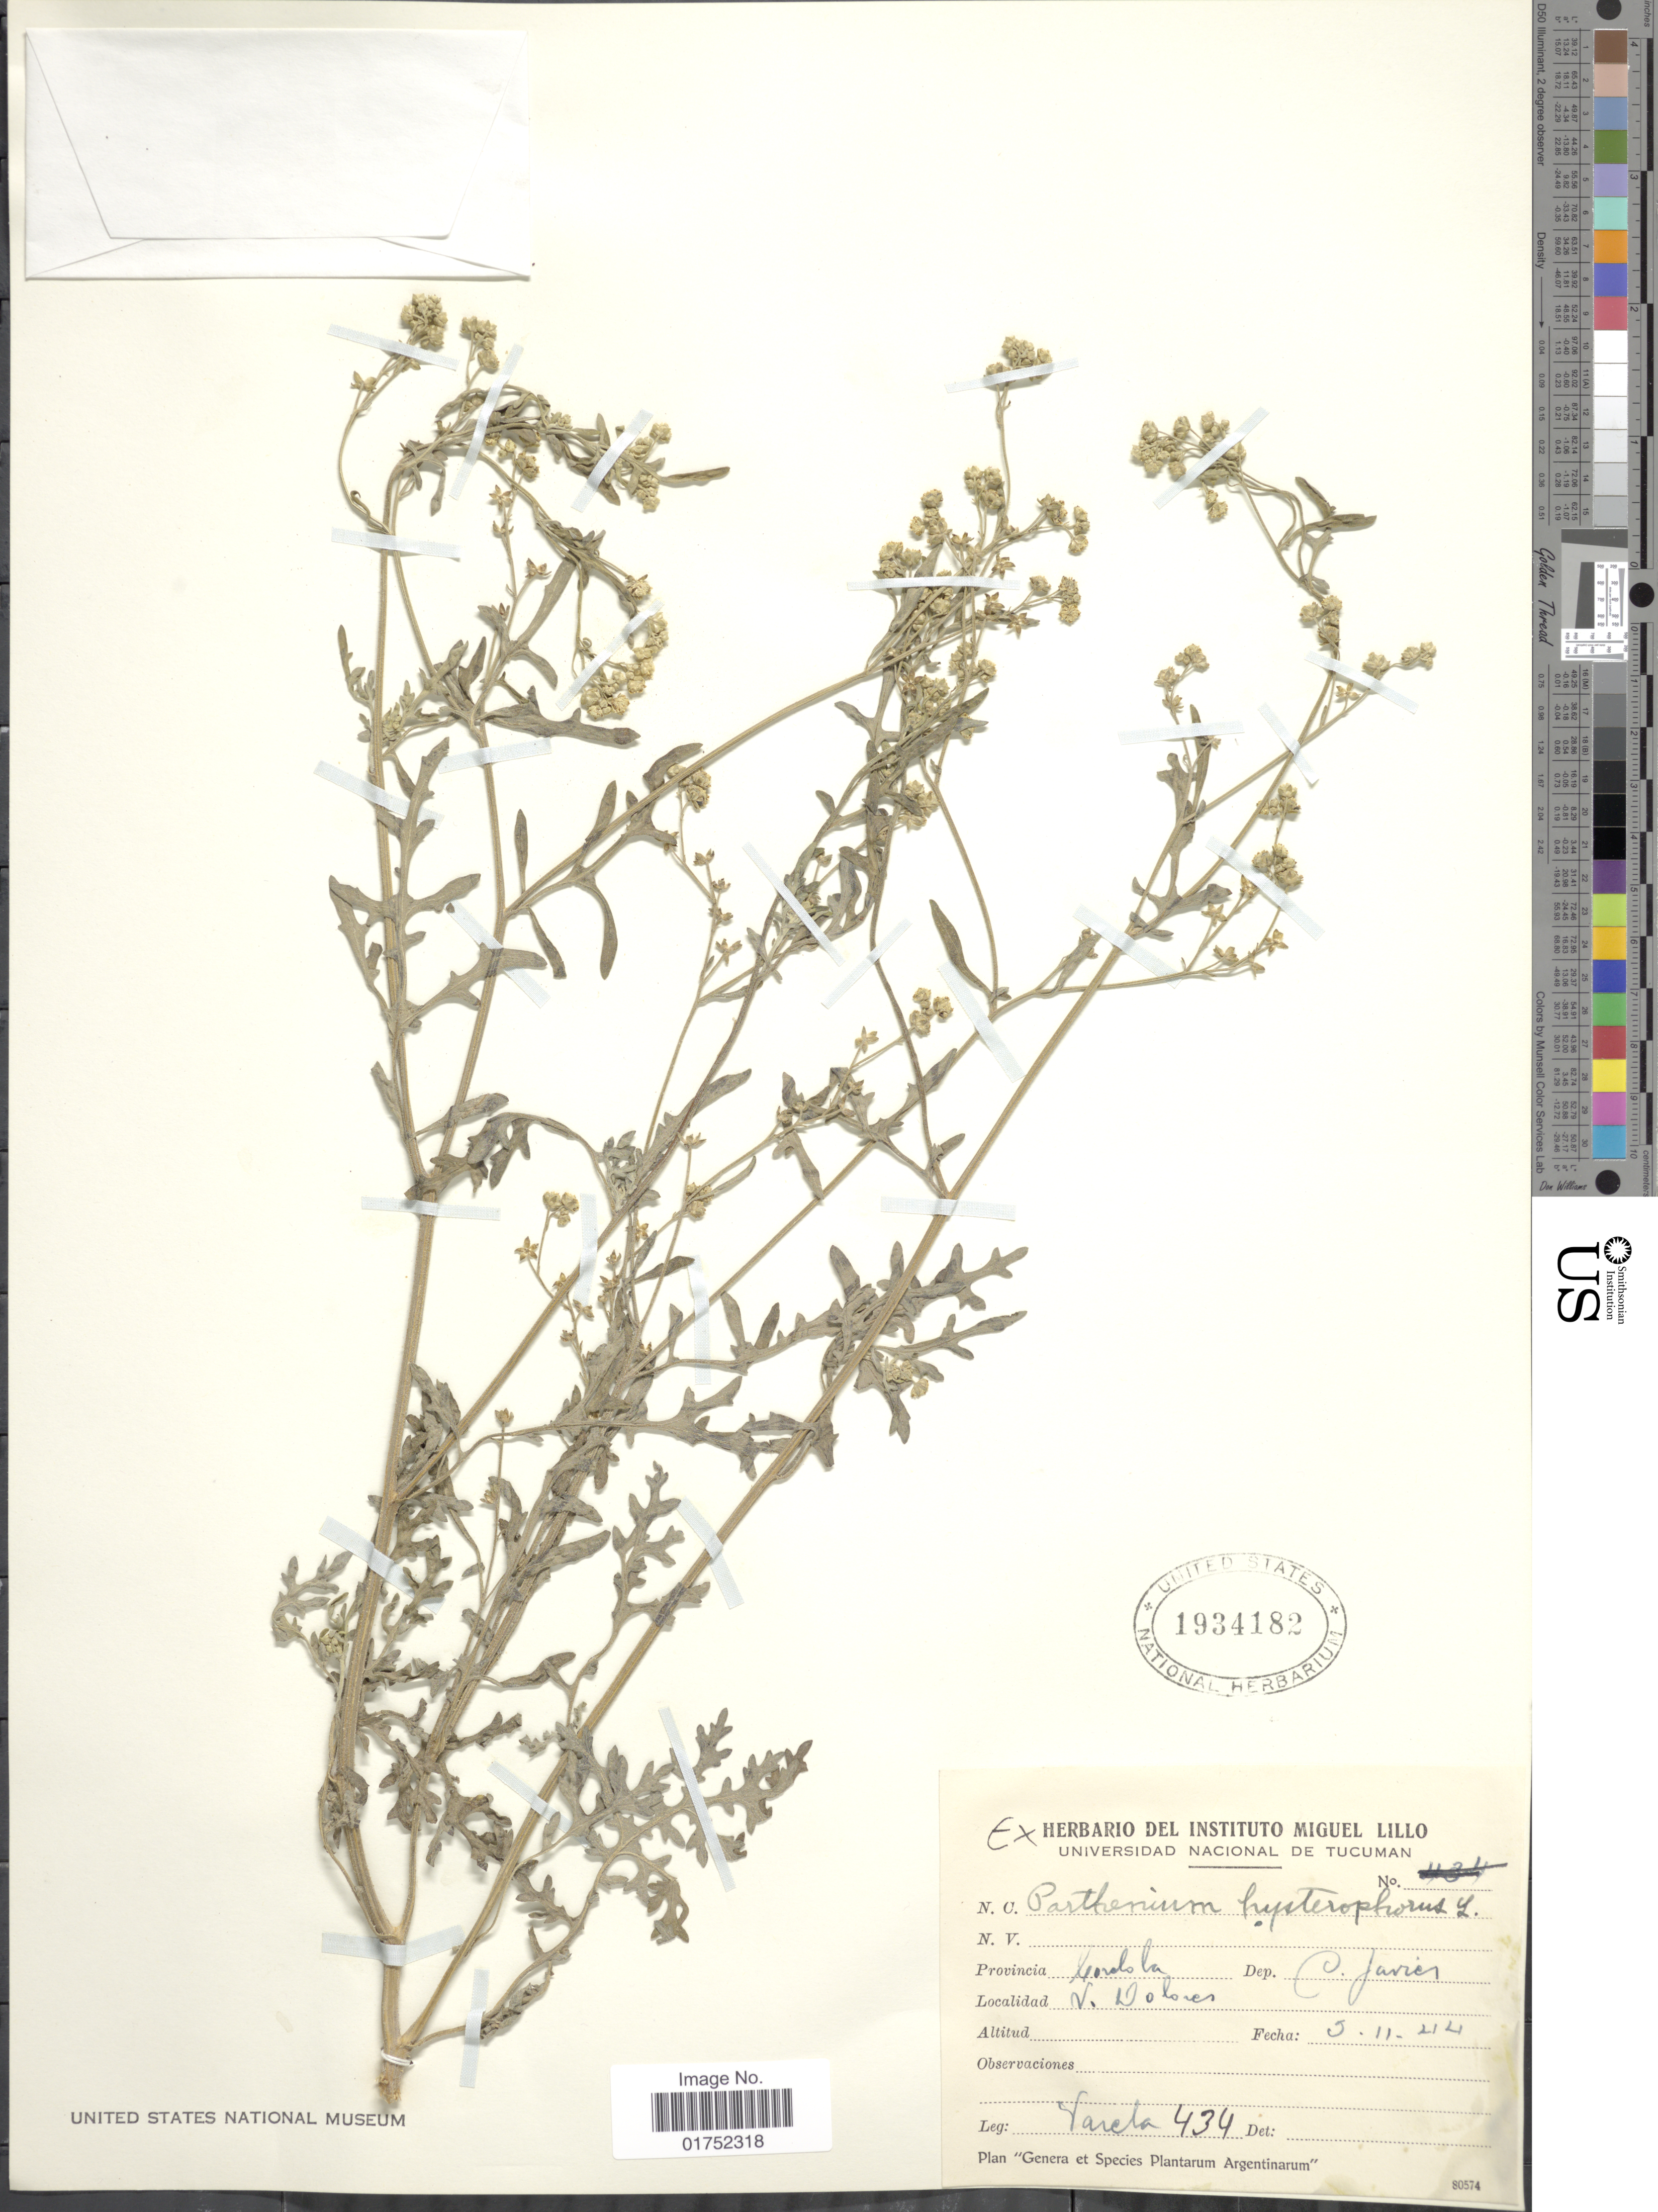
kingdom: Plantae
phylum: Tracheophyta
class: Magnoliopsida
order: Asterales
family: Asteraceae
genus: Parthenium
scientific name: Parthenium hysterophorus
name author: L.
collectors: -. Varela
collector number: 434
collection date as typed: Transcribed d/m/y: 5/11/44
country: Argentina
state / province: Cordoba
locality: Dep. C. Javier, V. Dolores.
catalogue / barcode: US 1934182